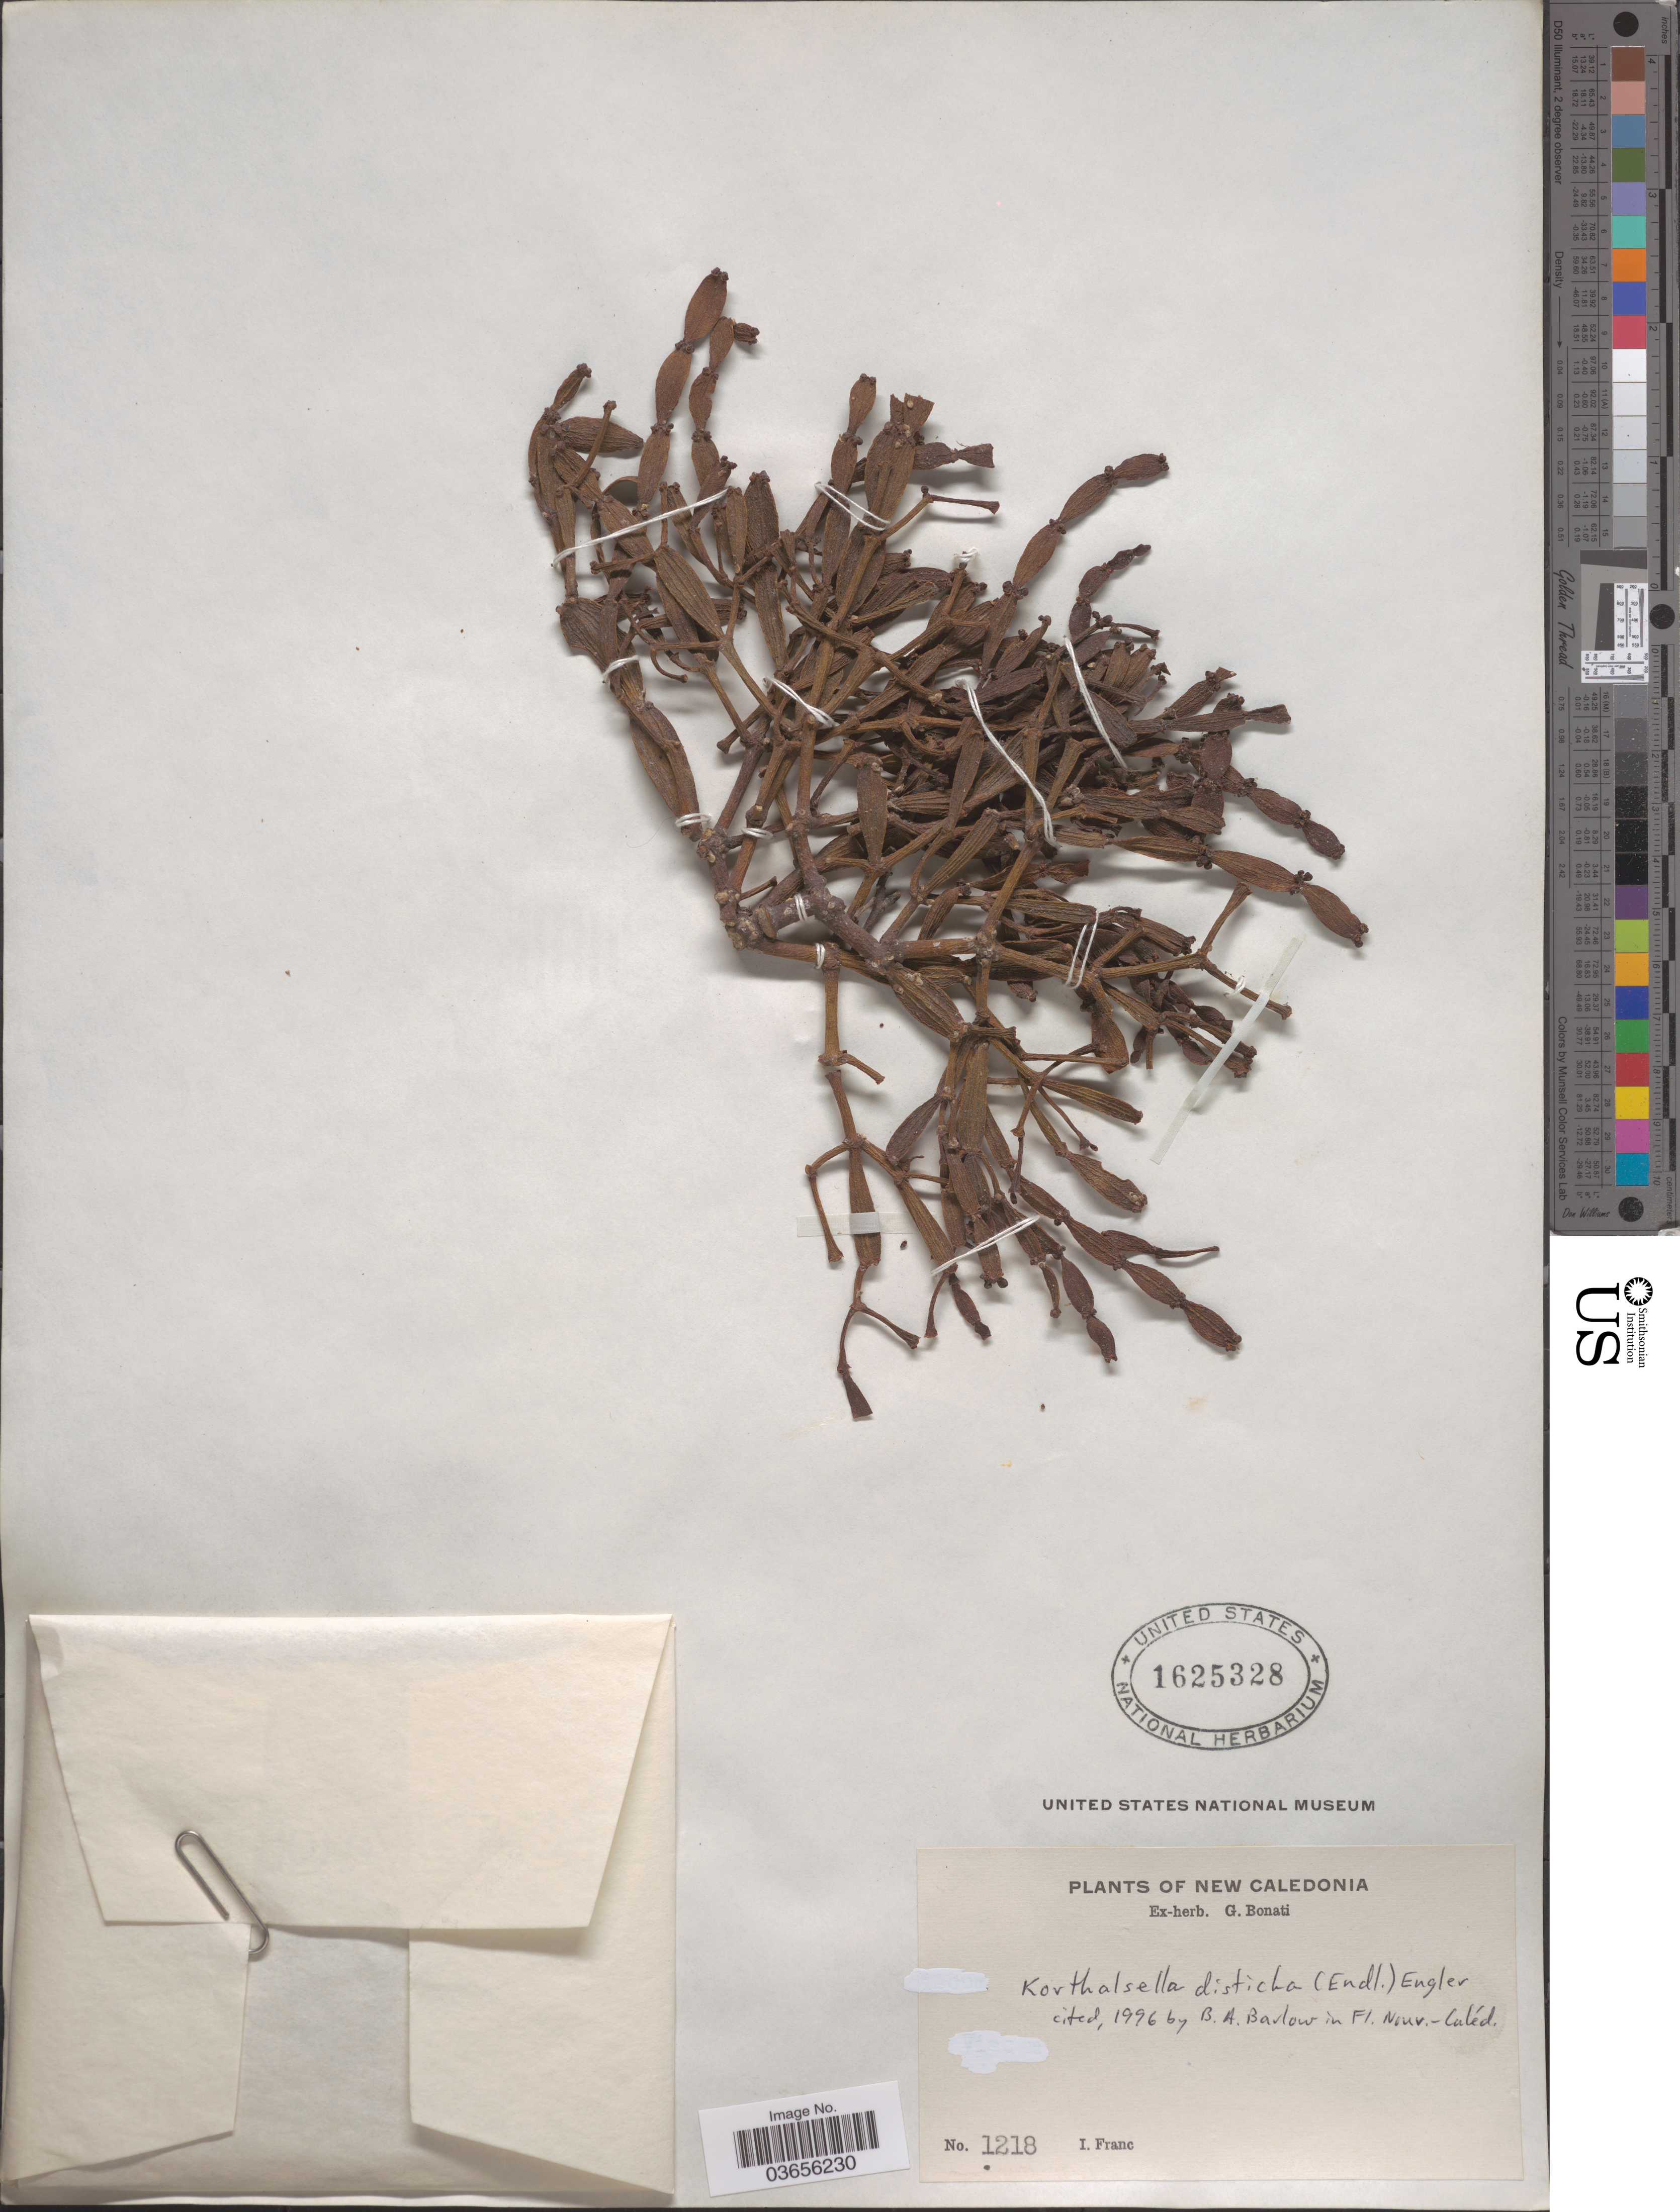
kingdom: Plantae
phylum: Tracheophyta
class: Magnoliopsida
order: Santalales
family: Viscaceae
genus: Korthalsella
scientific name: Korthalsella disticha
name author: (Endl.) Engl.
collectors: I. Franc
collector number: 1218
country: New Caledonia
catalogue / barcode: US 1625328